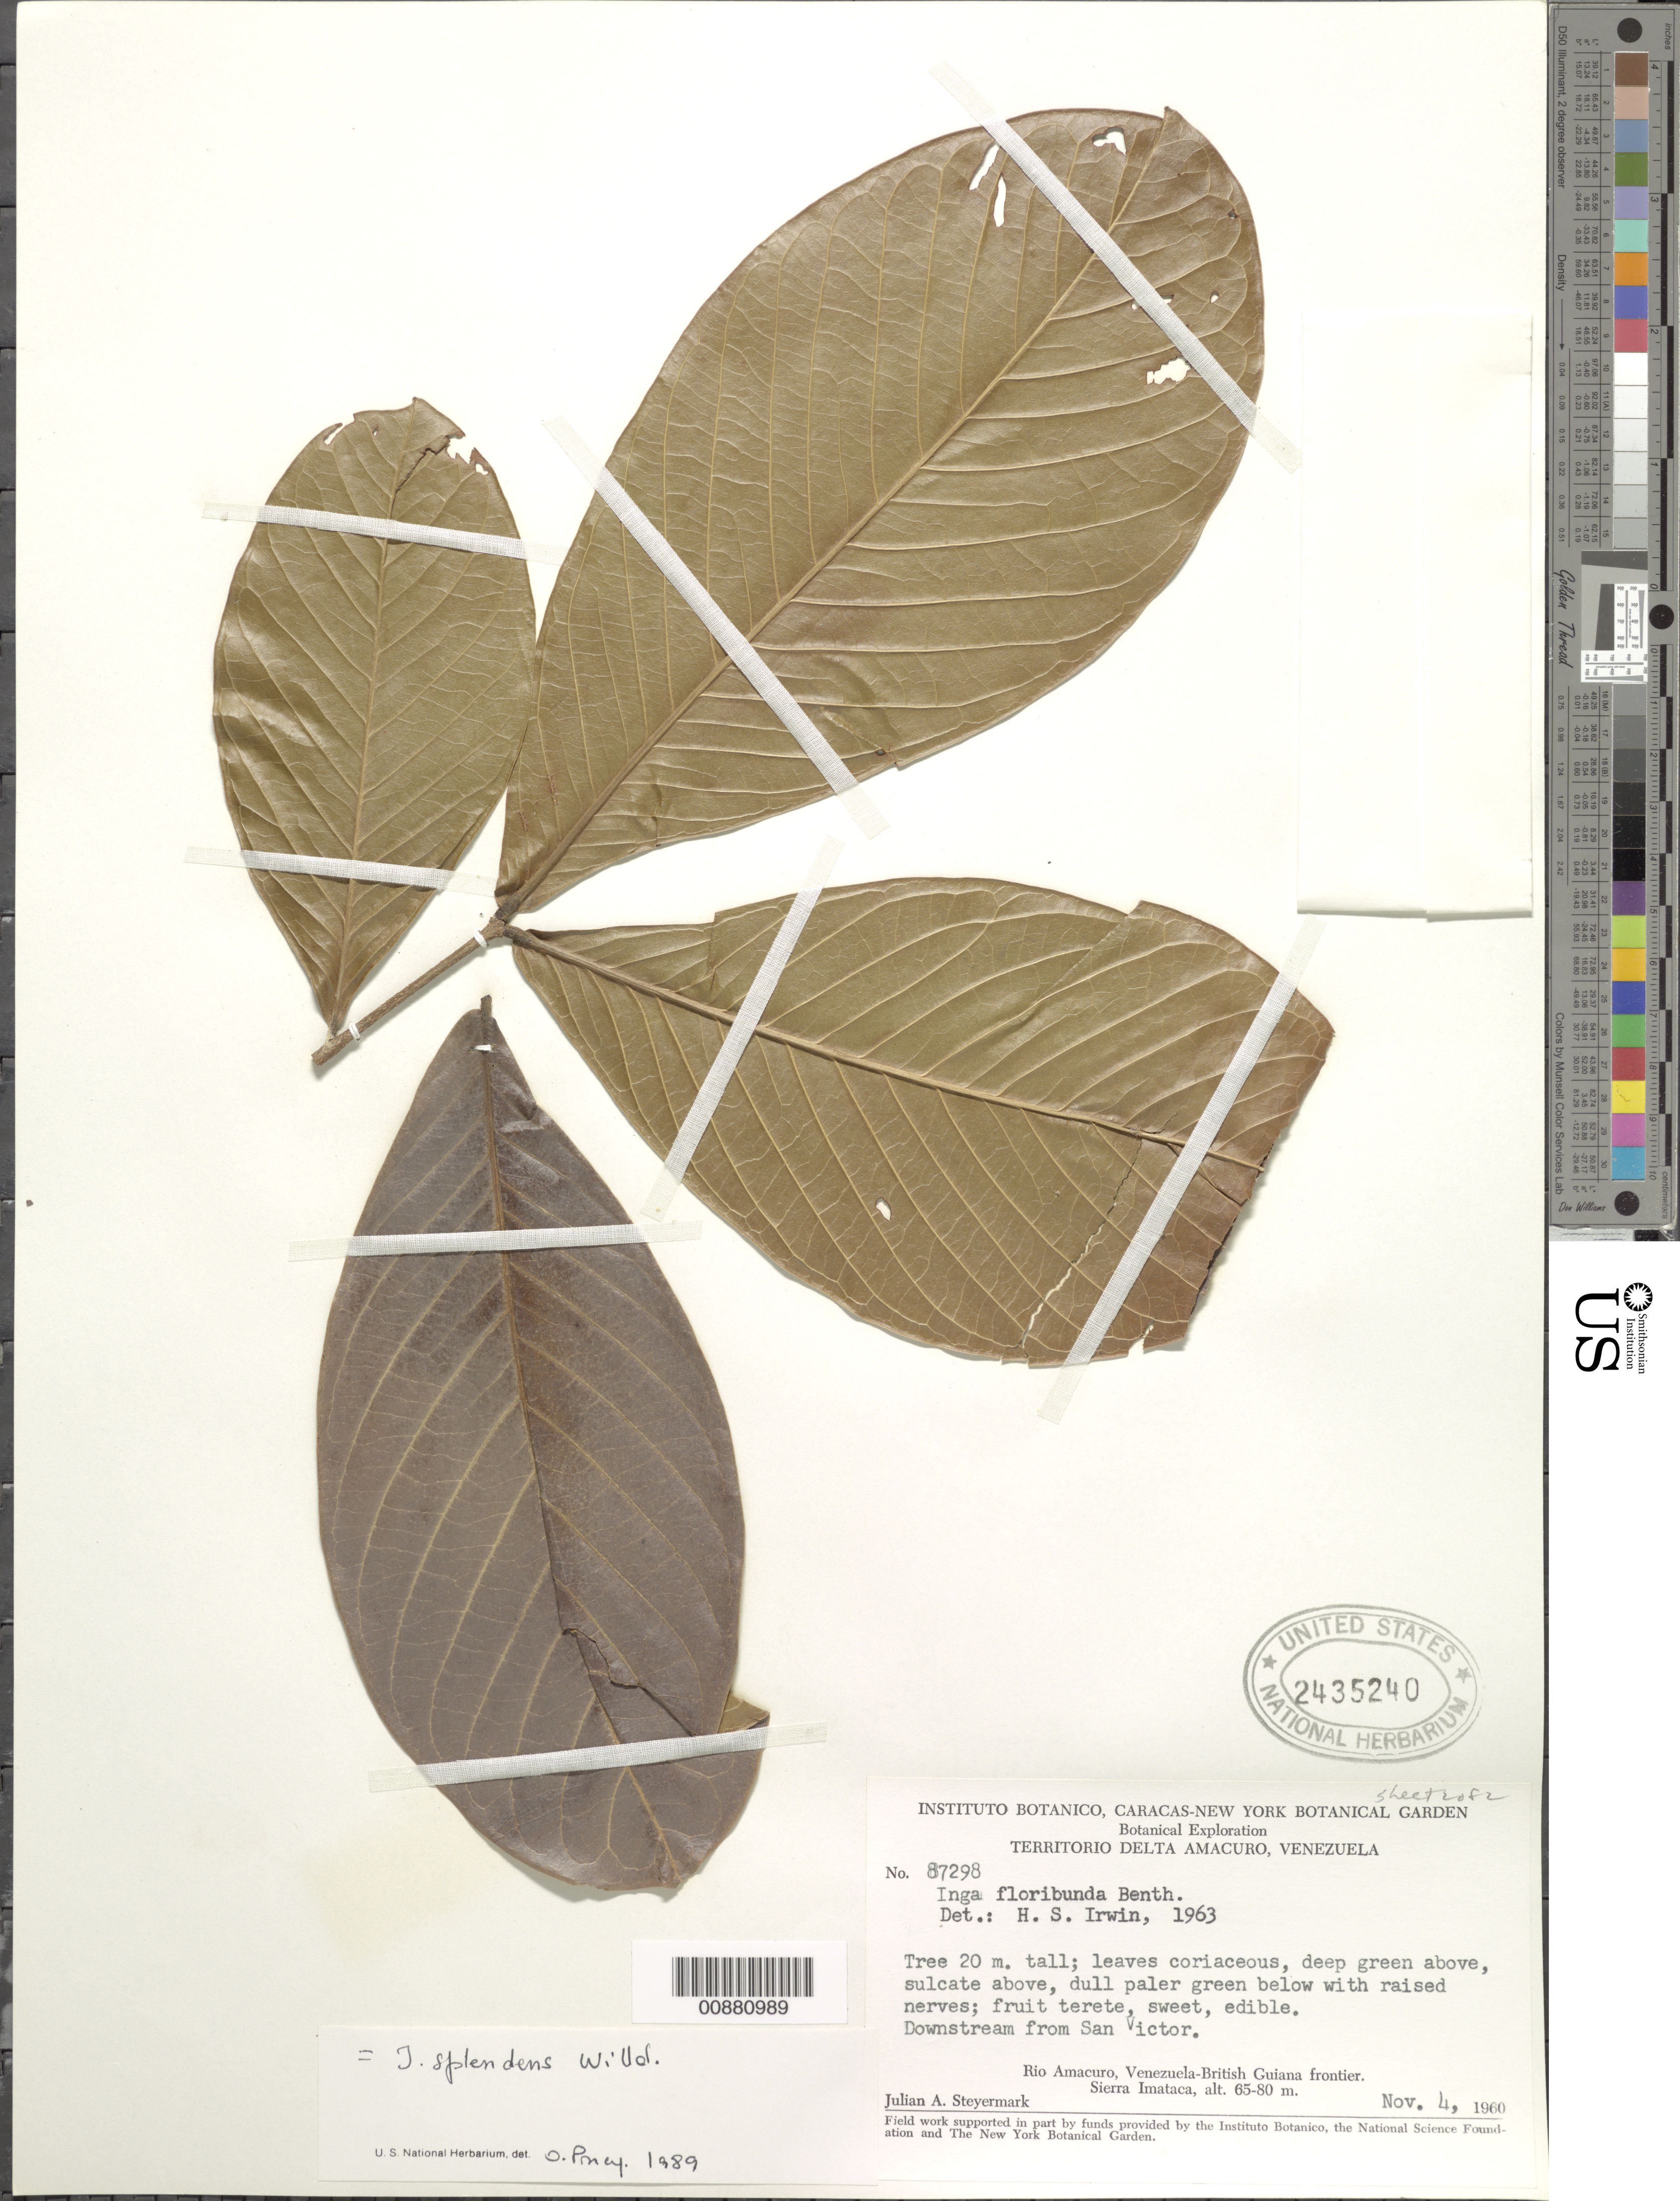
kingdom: Plantae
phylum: Tracheophyta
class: Magnoliopsida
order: Fabales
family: Fabaceae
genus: Inga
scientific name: Inga splendens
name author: Willd.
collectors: J. Steyermark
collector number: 87298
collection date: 1960-11-04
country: Venezuela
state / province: Delta Amacuro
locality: Territorio Delta Amacuro, Venezuela. Downstream from San Victor. Rio Amacuro, Venezuela-British Guiana frontier. Sierra Imataca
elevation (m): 65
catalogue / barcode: US 2435240